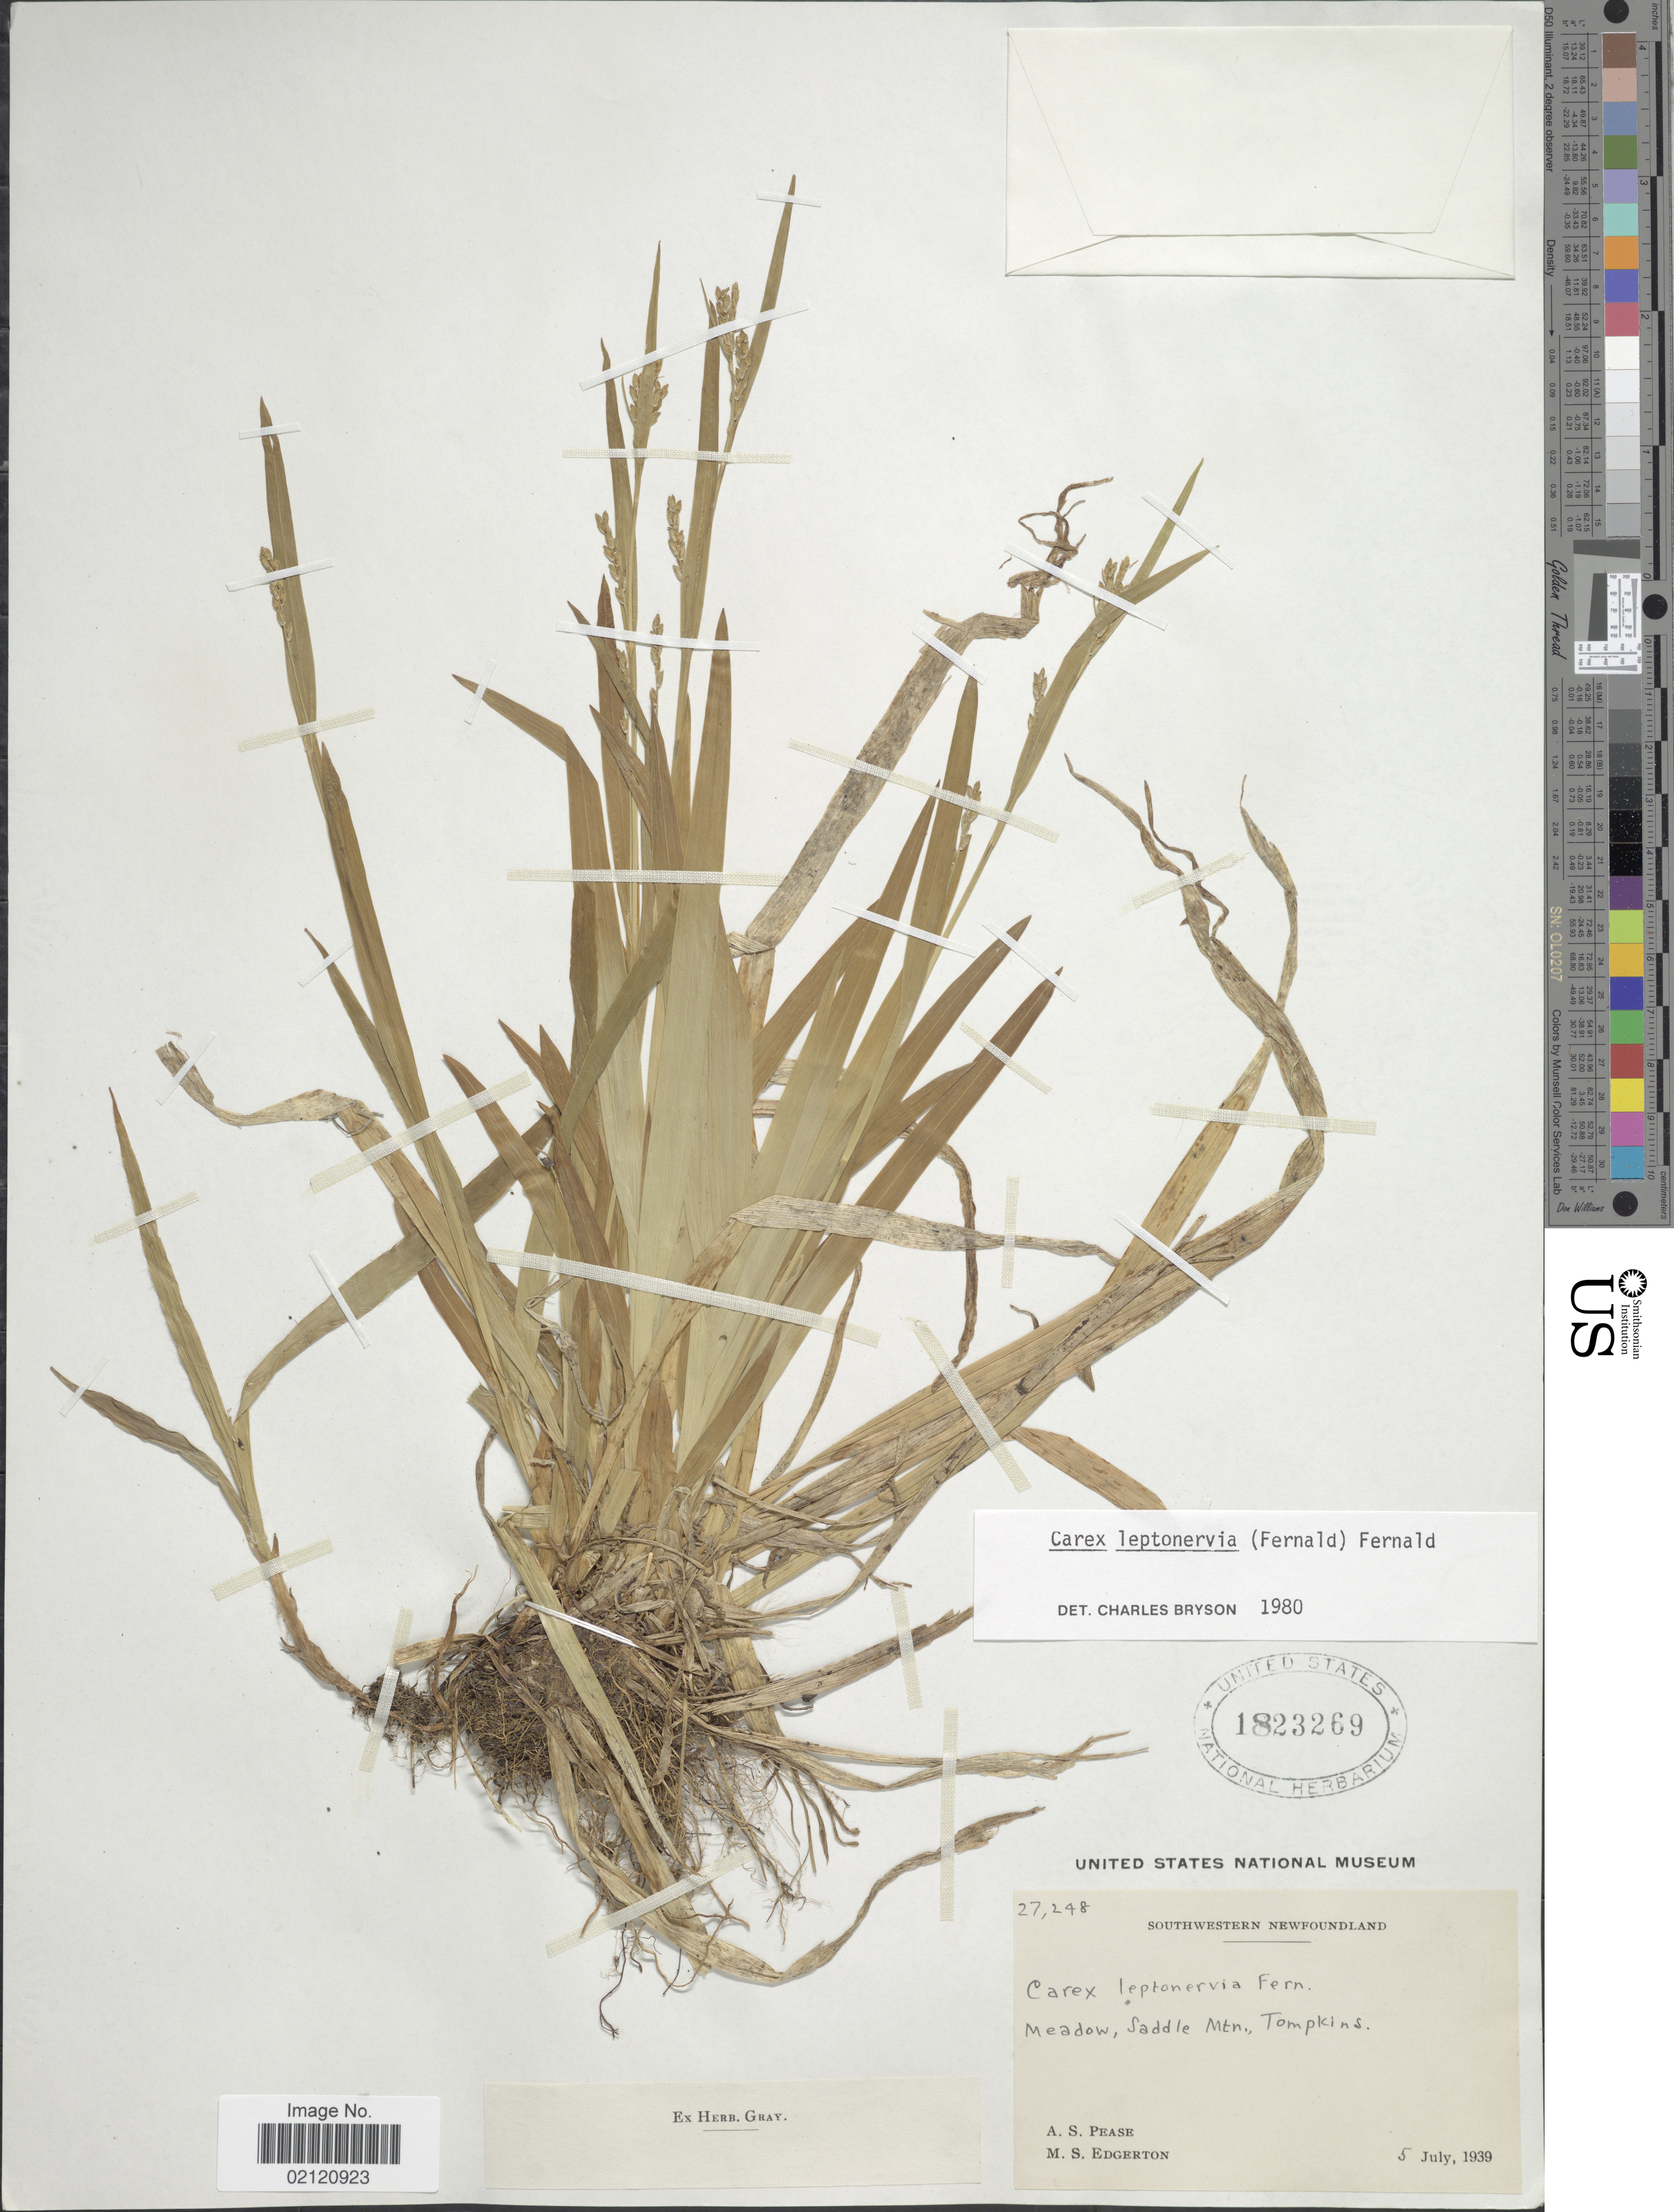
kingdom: Plantae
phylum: Tracheophyta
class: Liliopsida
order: Poales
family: Cyperaceae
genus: Carex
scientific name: Carex leptonervia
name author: (Fernald) Fernald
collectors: A. S. Pease & M. Edgerton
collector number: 27248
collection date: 1939-07-05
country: Canada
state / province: Newfoundland and Labrador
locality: Southwestern Newfoundland, Meadow, Saddle Mtn., Tompkins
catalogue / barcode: US 1823269